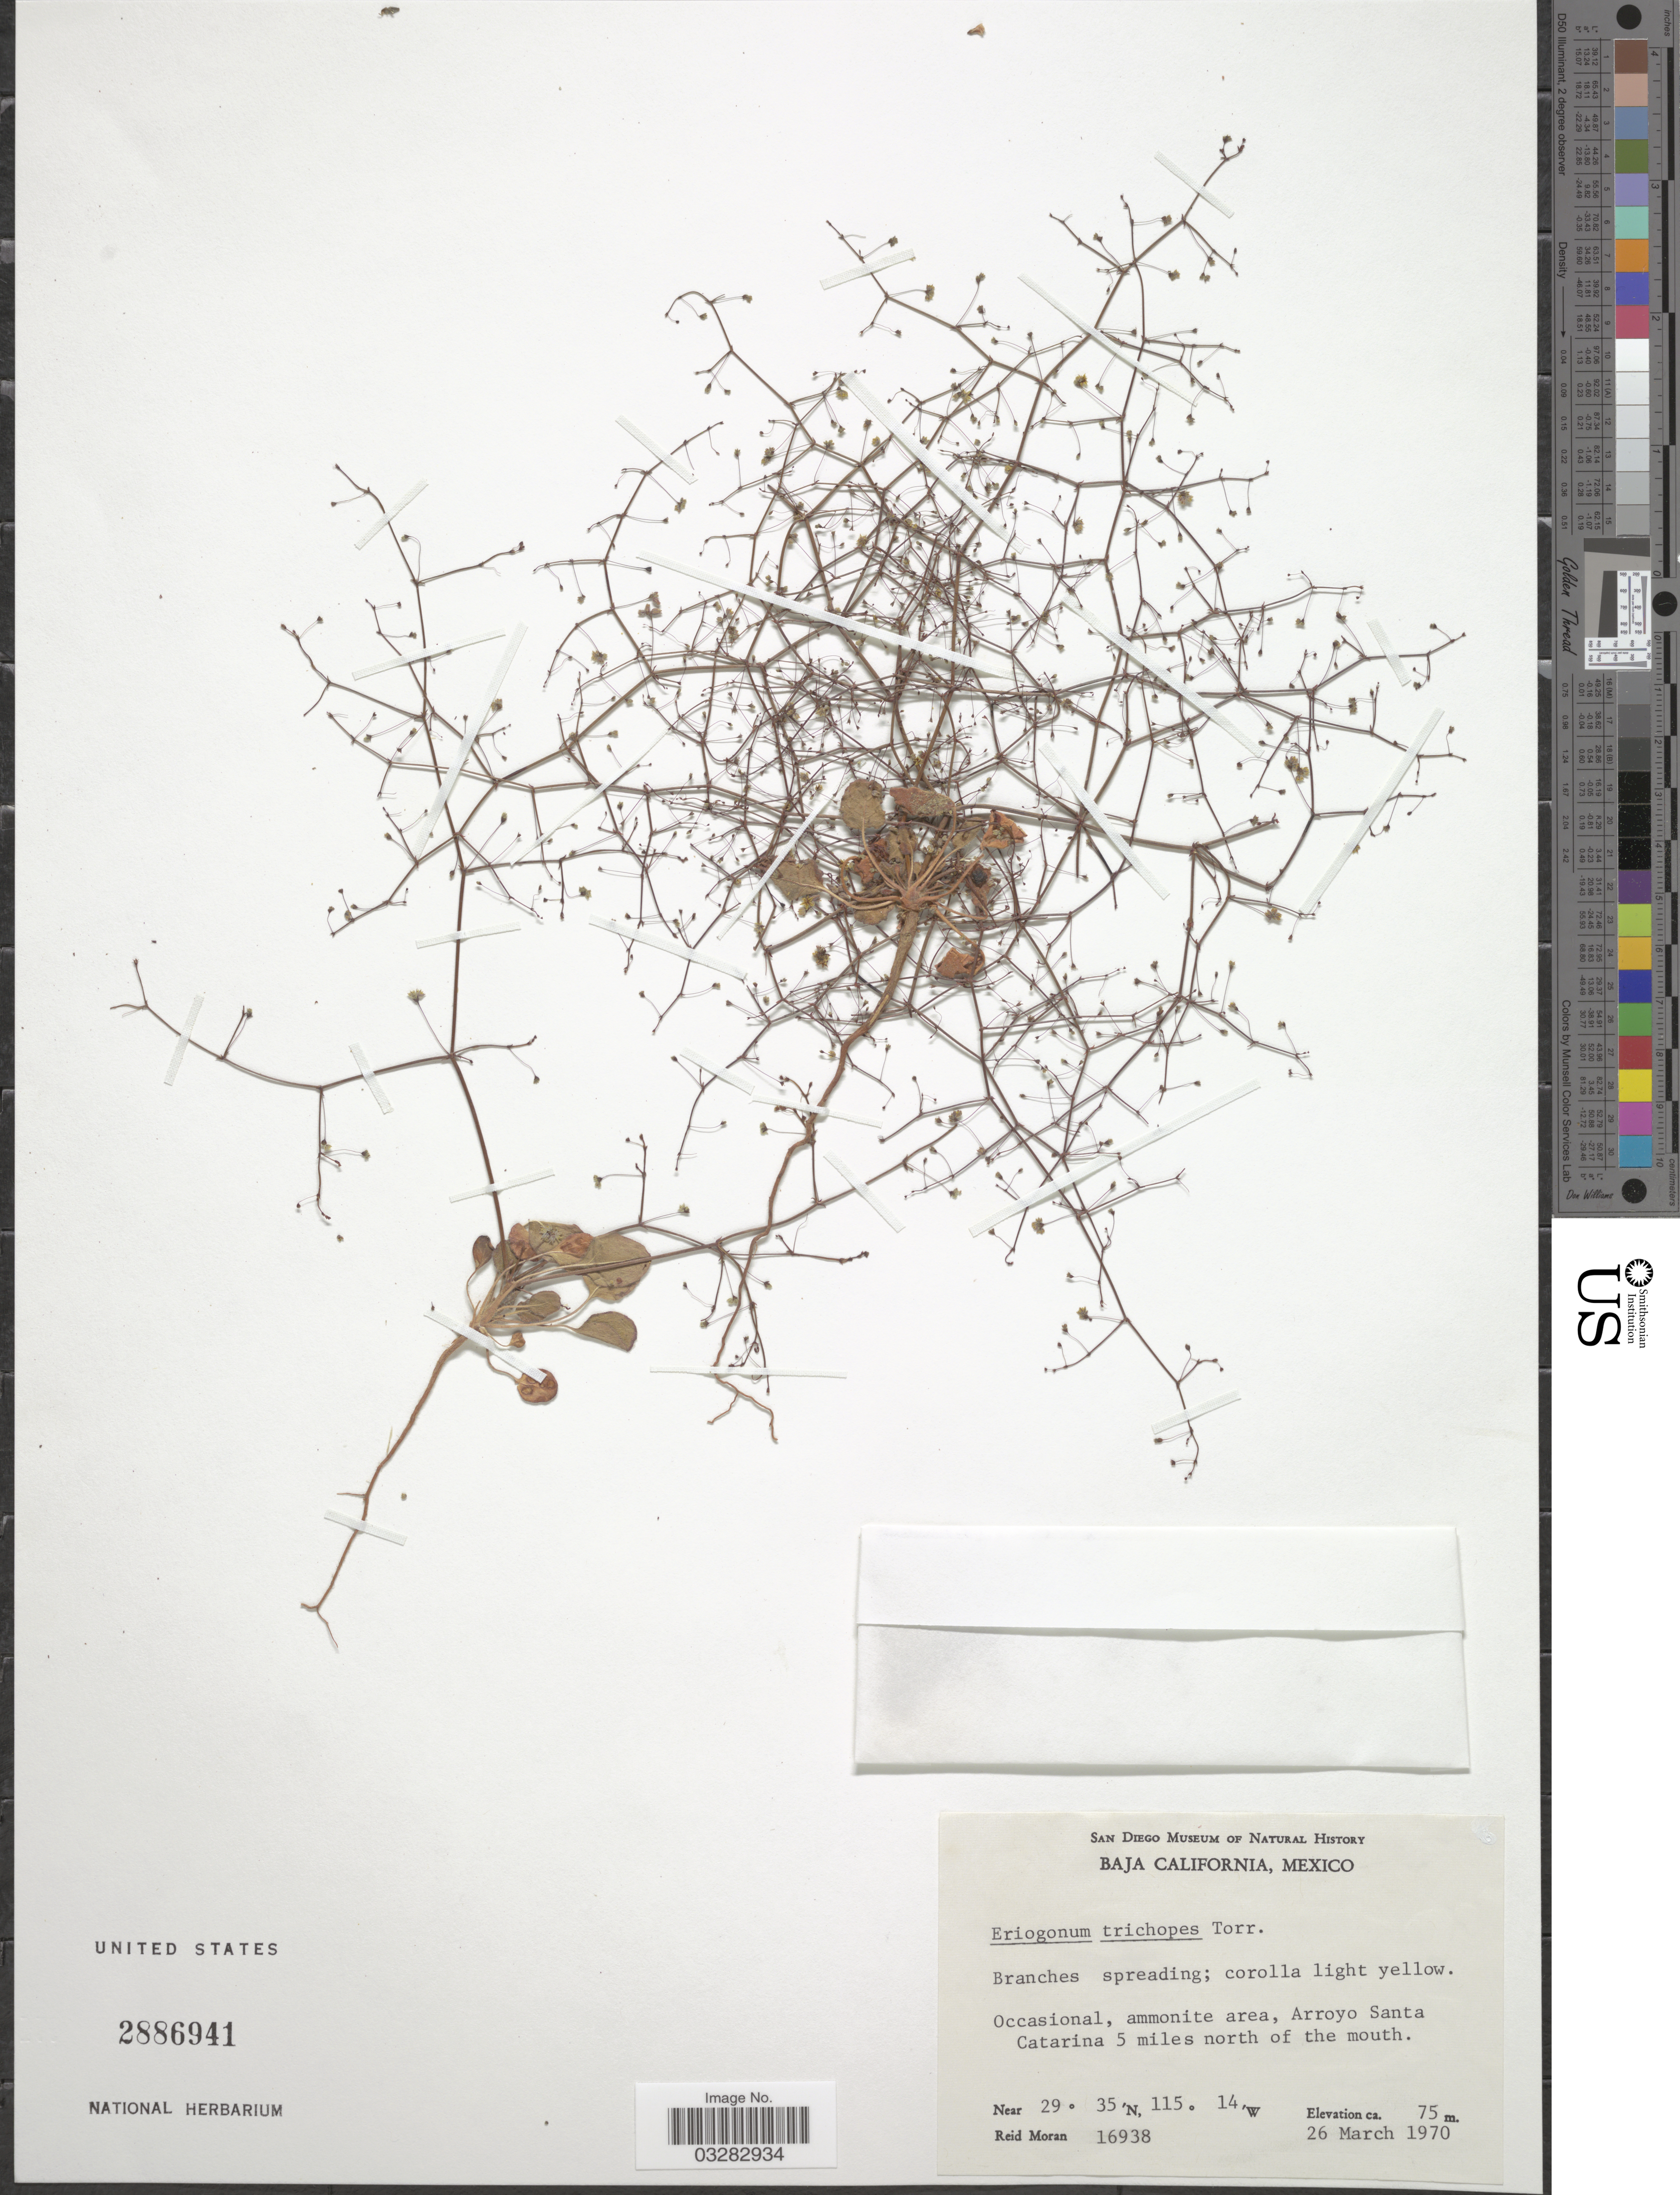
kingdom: Plantae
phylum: Tracheophyta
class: Magnoliopsida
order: Caryophyllales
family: Polygonaceae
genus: Eriogonum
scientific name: Eriogonum trichopes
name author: Torr.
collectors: R. Moran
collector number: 16938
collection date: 1970-03-26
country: Mexico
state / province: Baja California Norte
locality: Occasional, ammonite area, Arroyo Santa Catarina 5 miles north of the mouth.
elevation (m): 75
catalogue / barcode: US 2886941